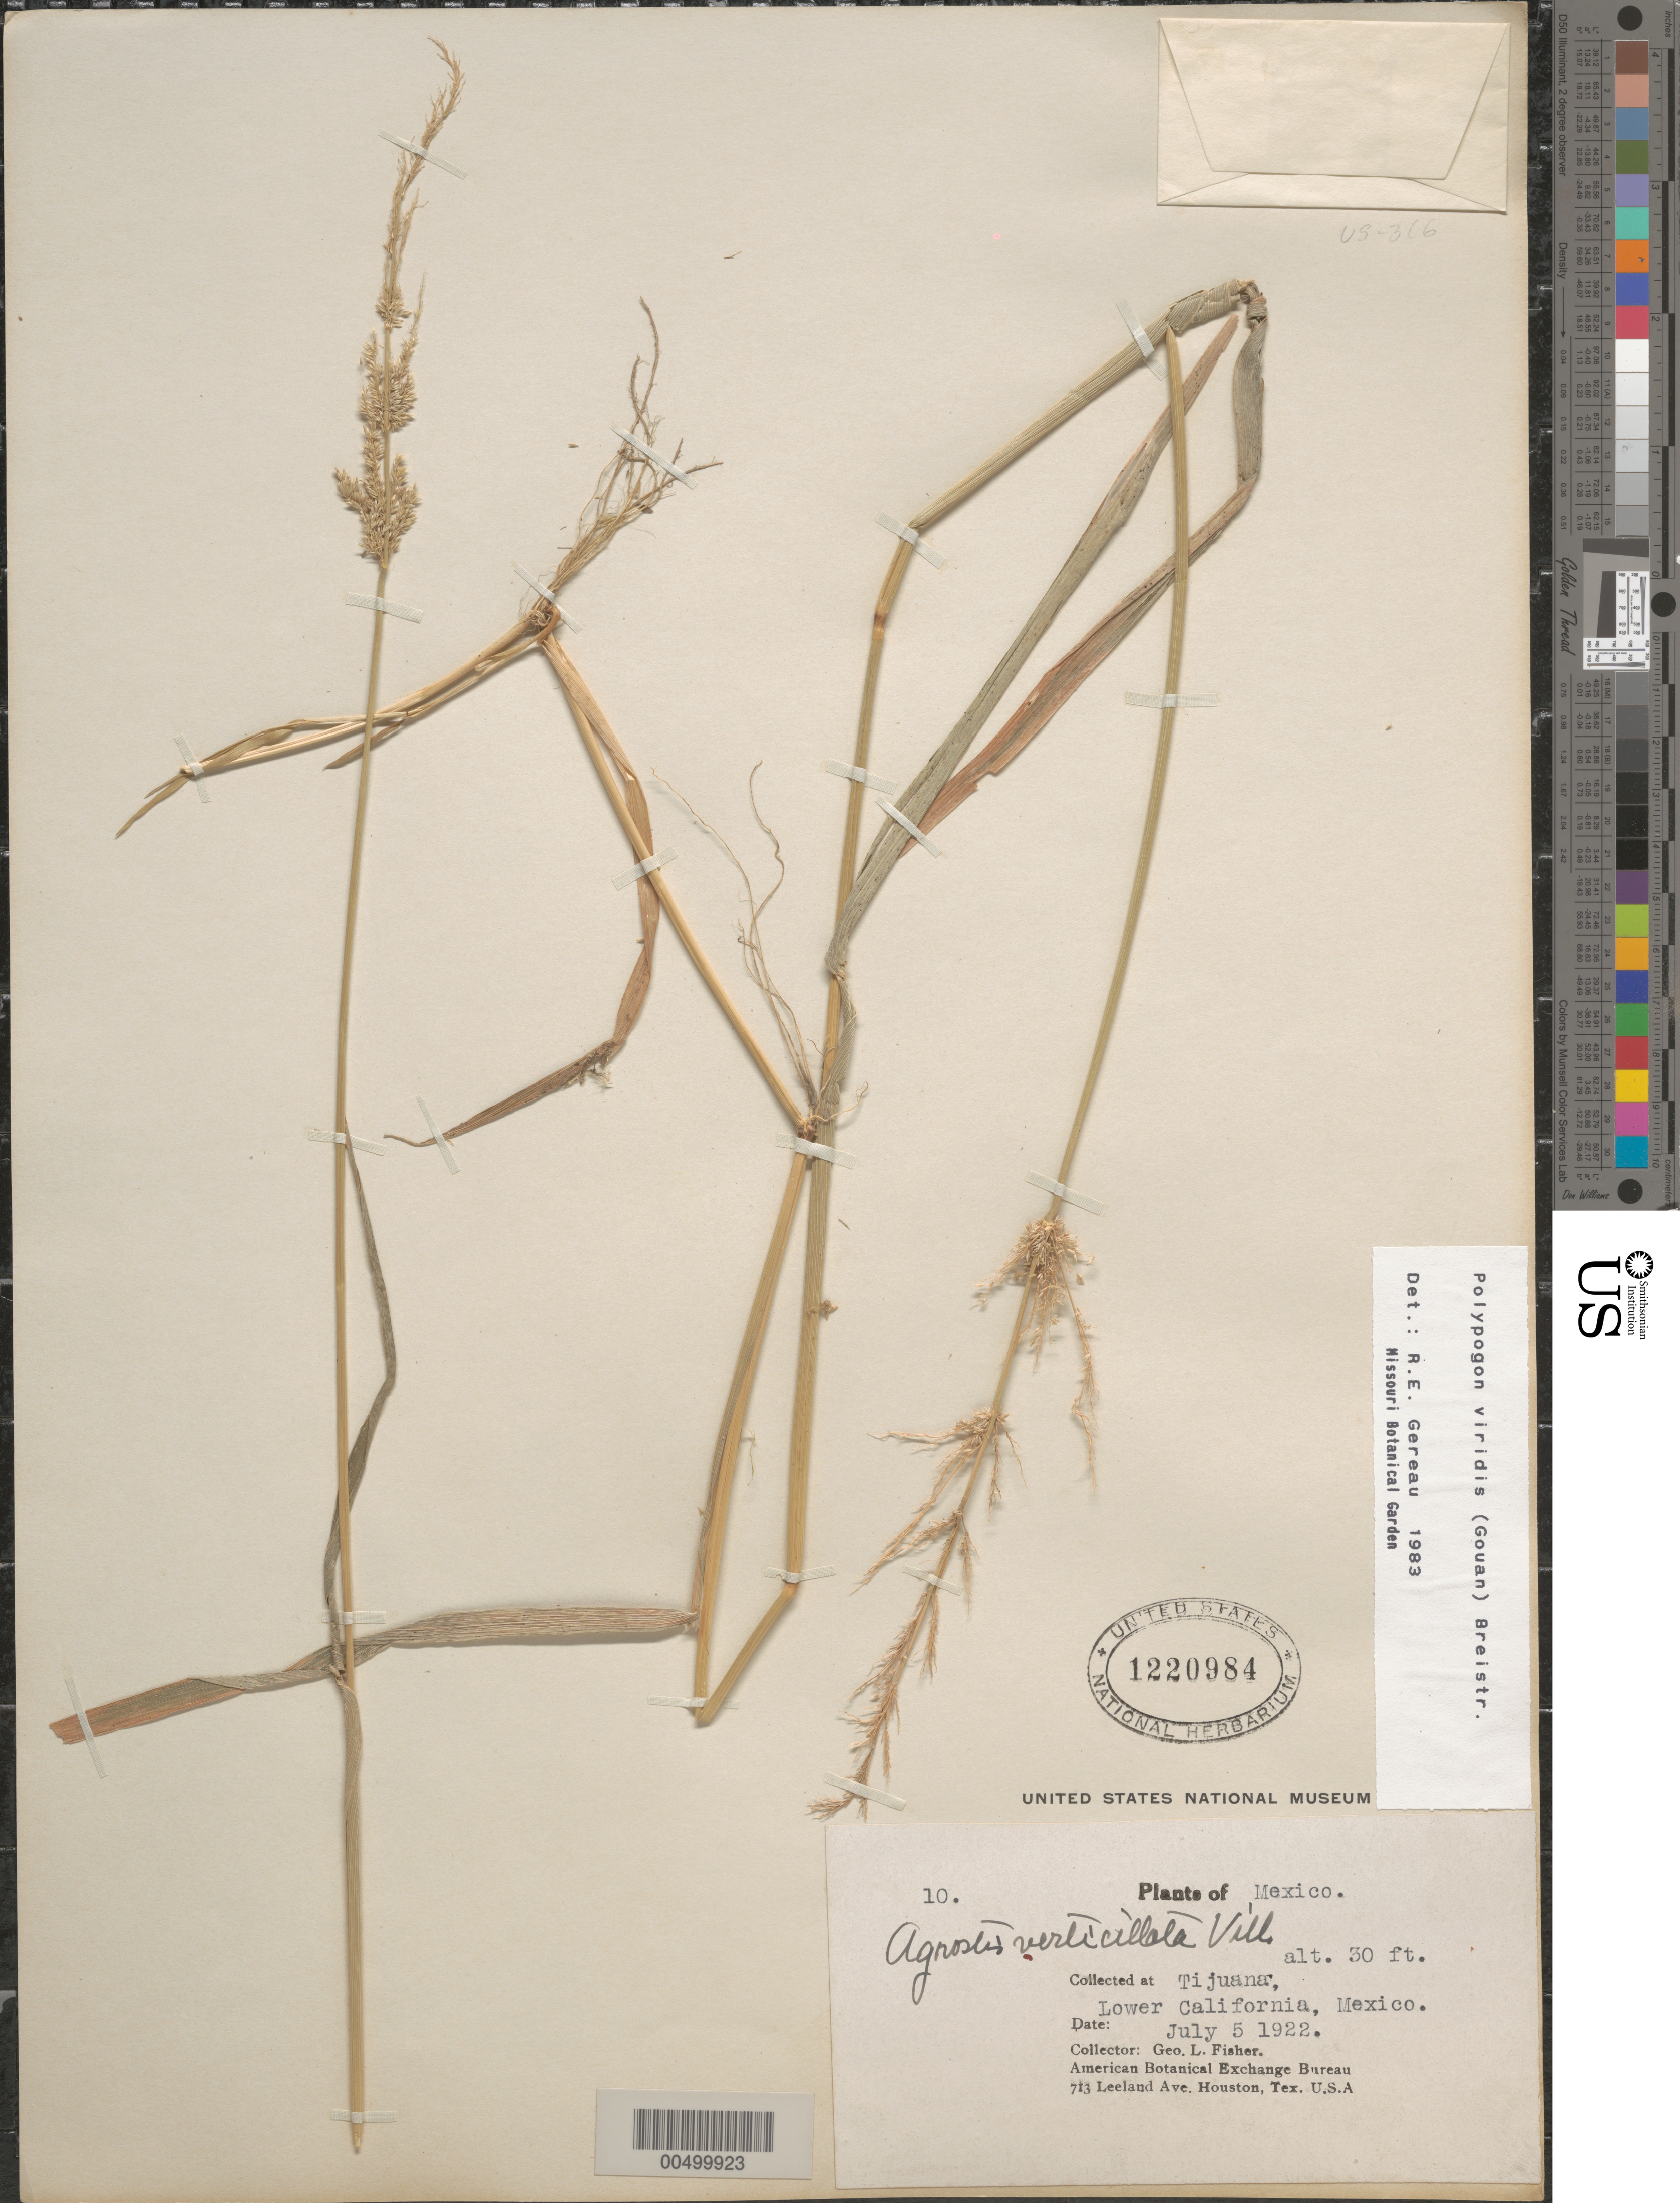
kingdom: Plantae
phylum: Tracheophyta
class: Liliopsida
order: Poales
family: Poaceae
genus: Polypogon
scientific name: Polypogon viridis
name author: (Gouan) Breistroffer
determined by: Gereau, R. E.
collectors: G. L. Fisher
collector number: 10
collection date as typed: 5 Jul 1922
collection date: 1922-07-05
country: Mexico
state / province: Baja California Norte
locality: Tijuana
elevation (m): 9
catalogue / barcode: US 1220984